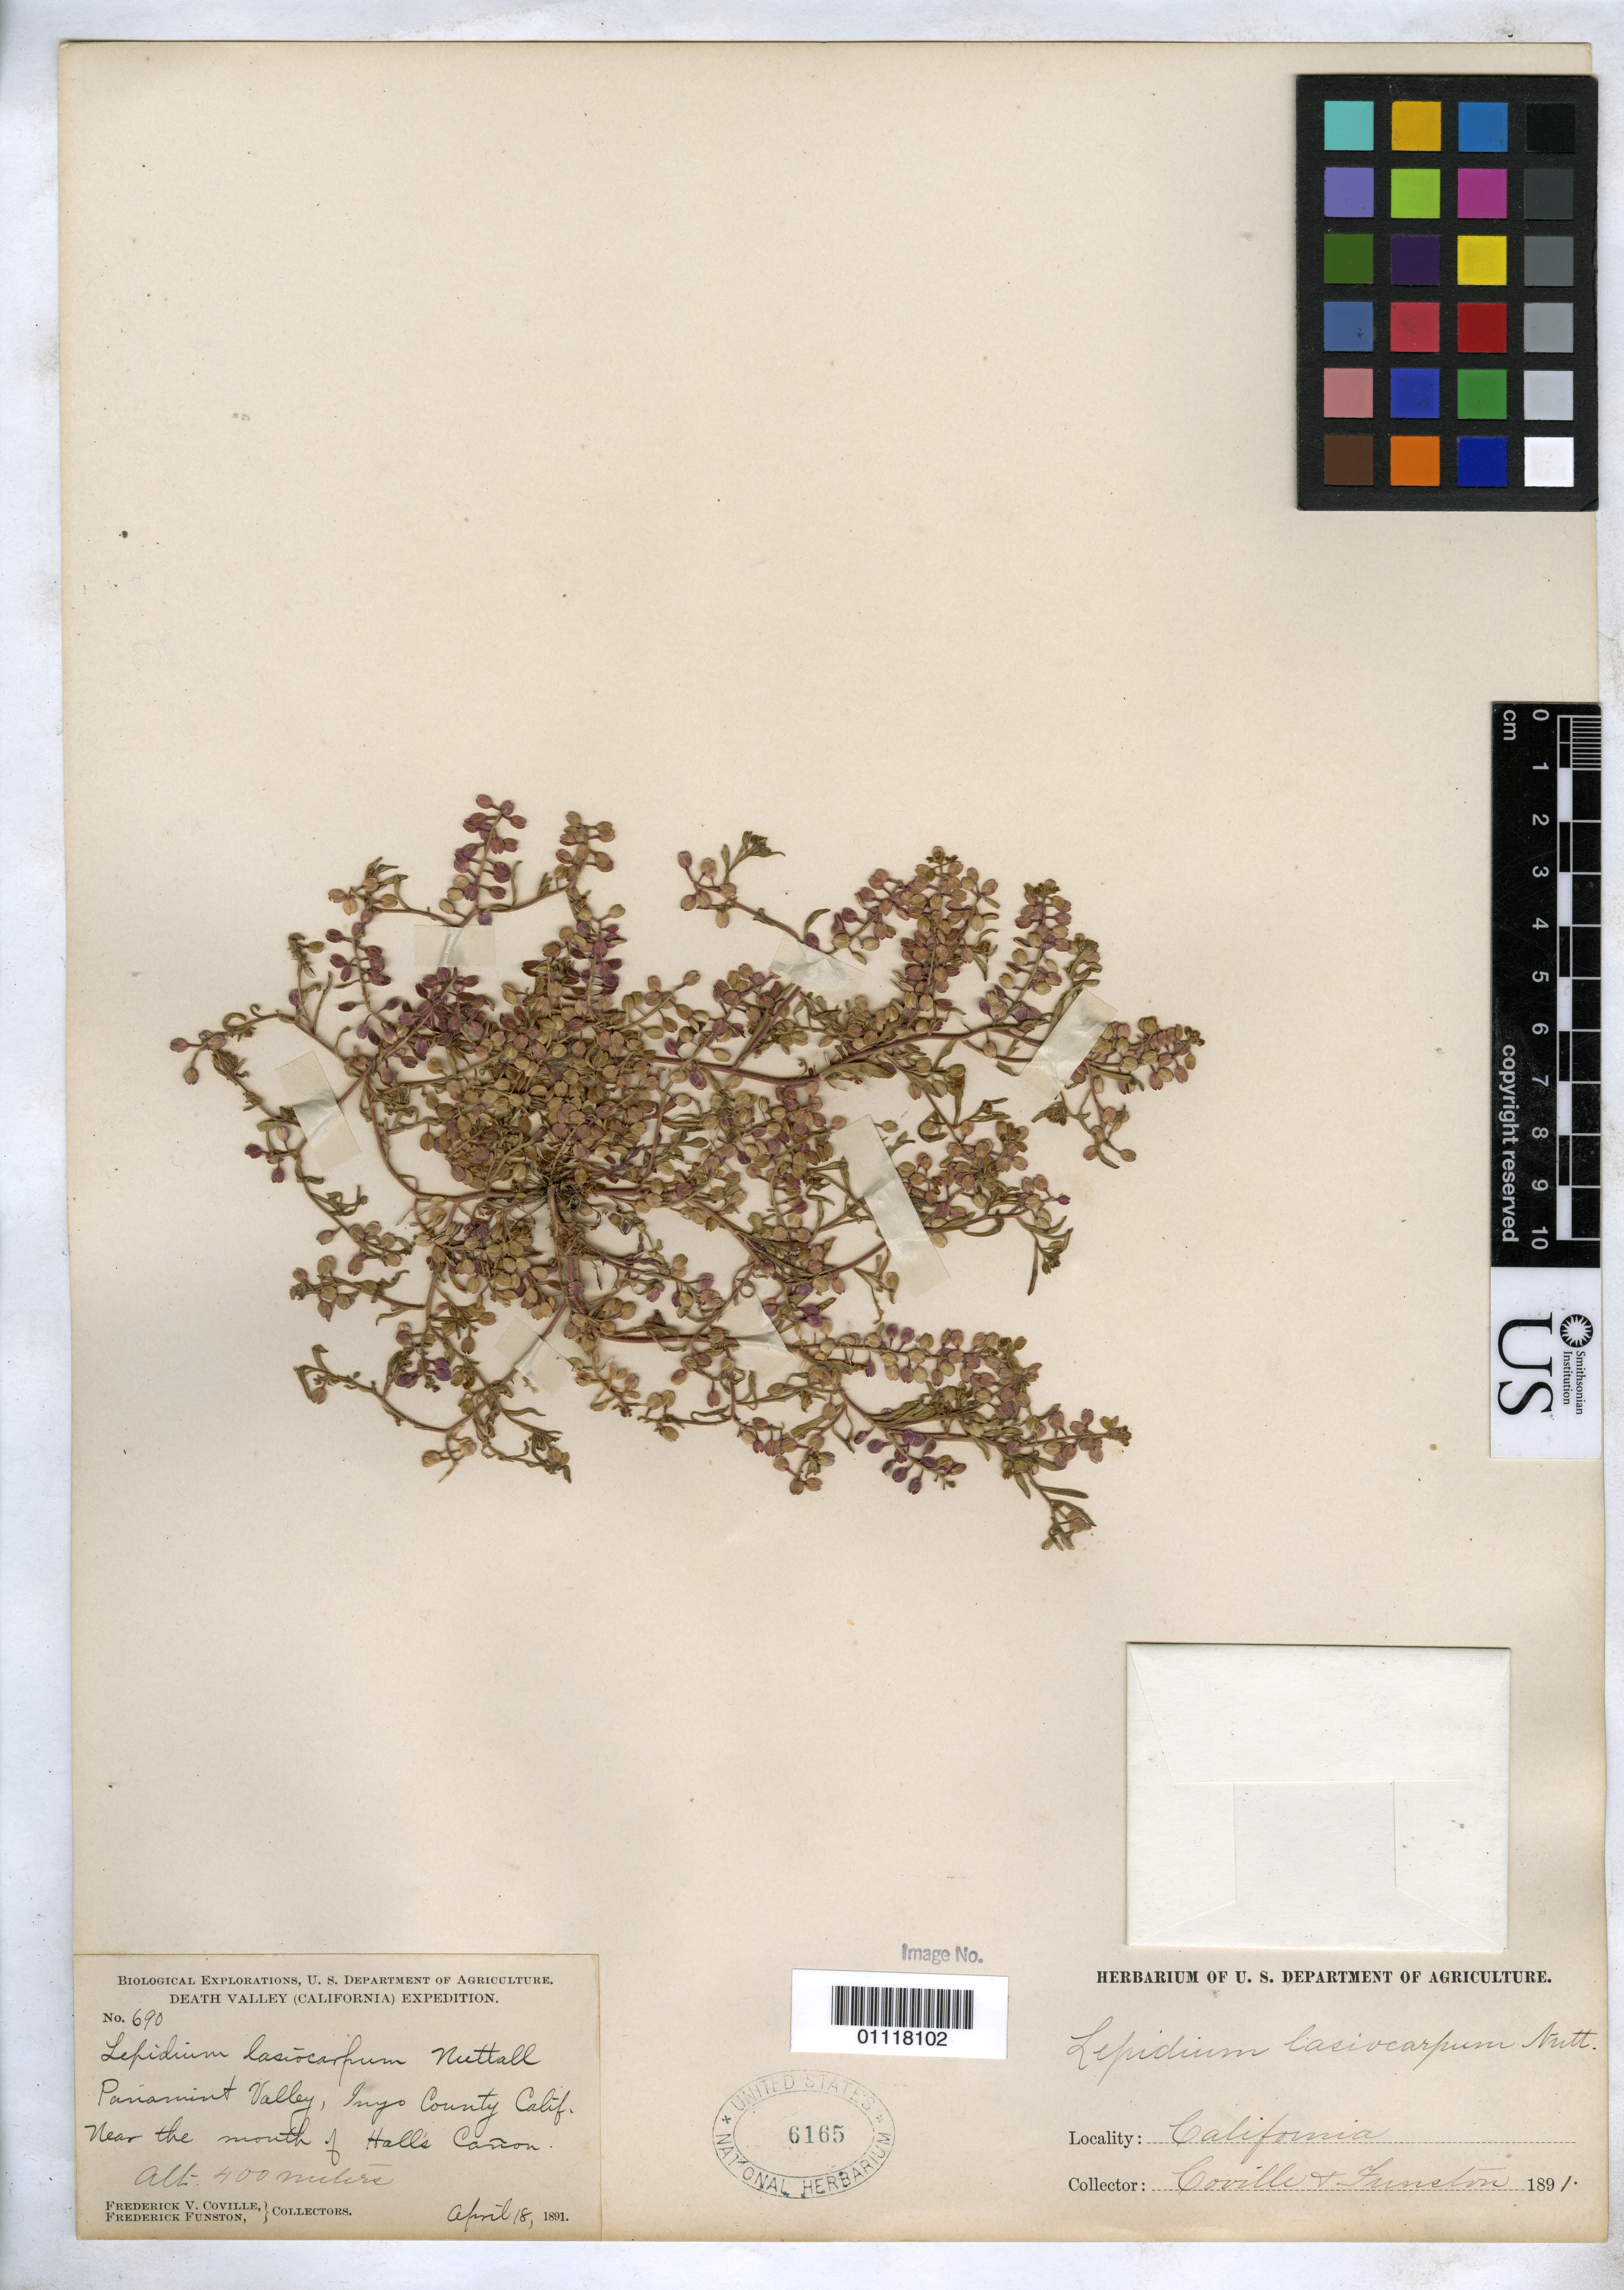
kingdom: Plantae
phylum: Tracheophyta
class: Magnoliopsida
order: Brassicales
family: Brassicaceae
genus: Lepidium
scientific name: Lepidium lasiocarpum var. lasiocarpum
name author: Nutt.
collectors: F. V. Coville & F. Funston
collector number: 690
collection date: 1891-04-18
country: United States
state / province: California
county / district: Inyo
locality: Panamint Mts, near the mouth of Hall's Canyon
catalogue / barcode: US 6165